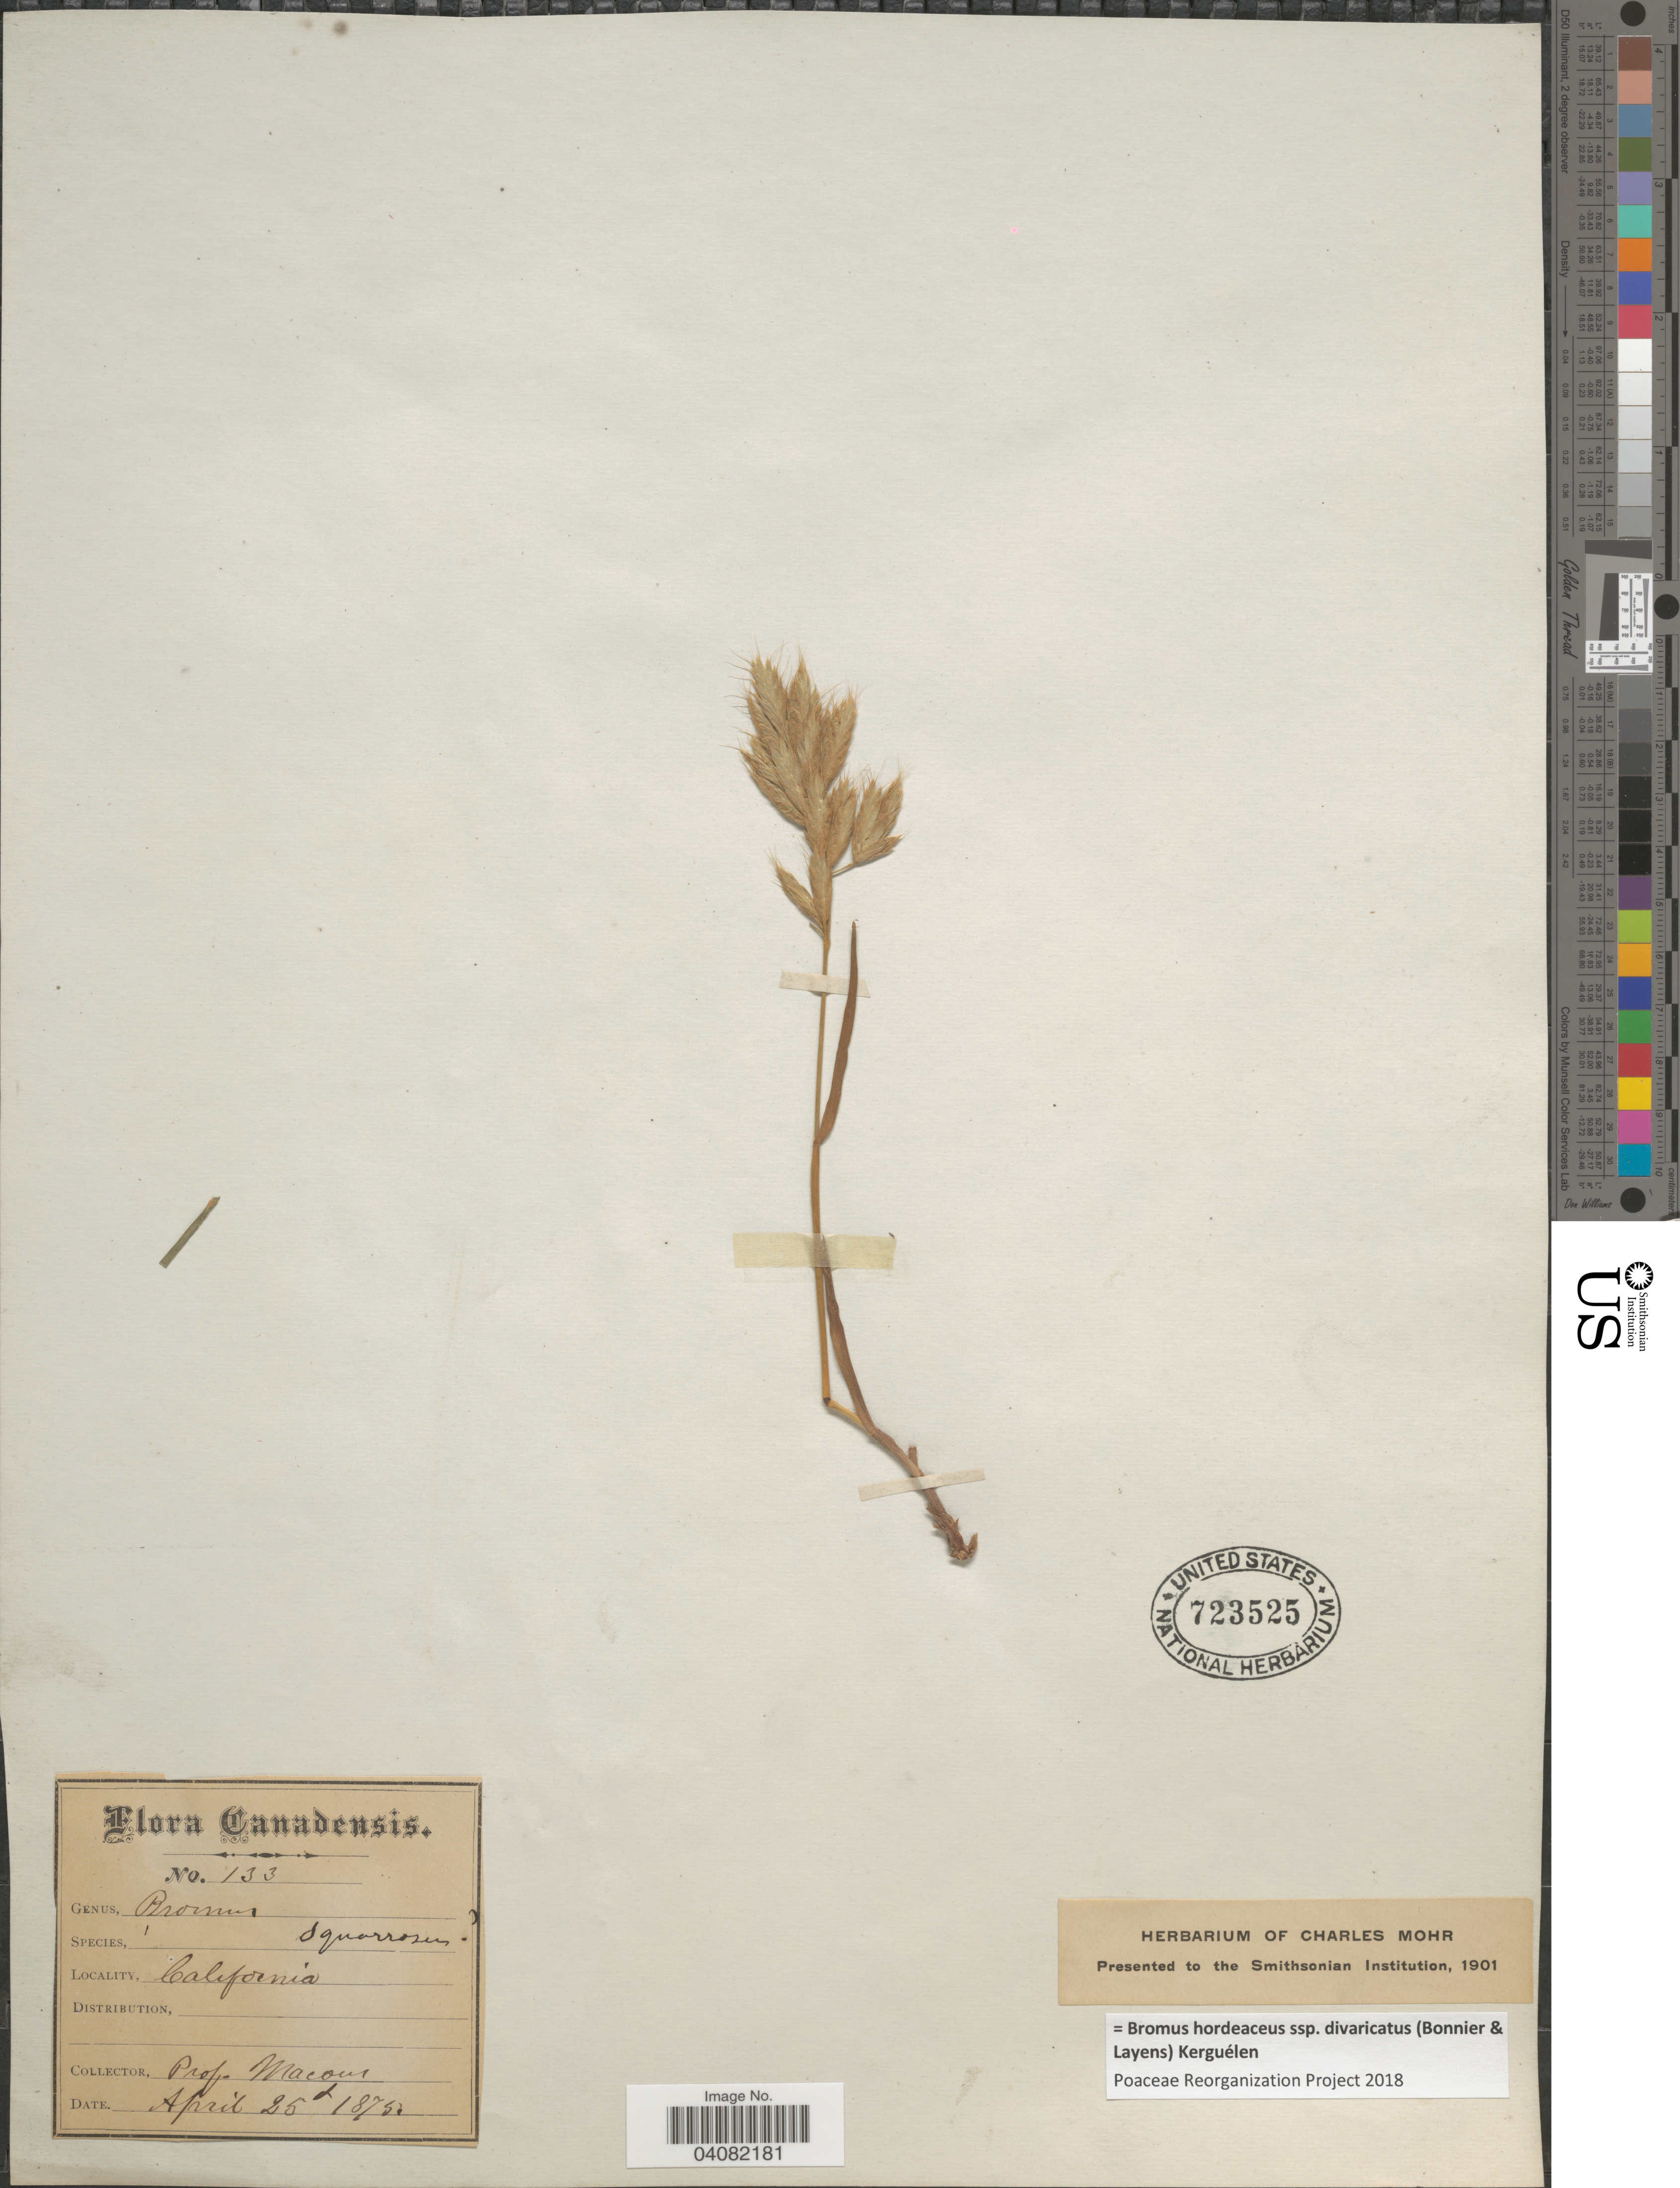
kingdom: Plantae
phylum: Tracheophyta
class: Liliopsida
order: Poales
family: Poaceae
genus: Bromus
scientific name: Bromus hordeaceus subsp. divaricatus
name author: (Bonnier & Layens) Kerguélen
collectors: -- Macoun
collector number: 133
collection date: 1875-04-25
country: Canada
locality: California [Ontario?]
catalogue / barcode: US 723525